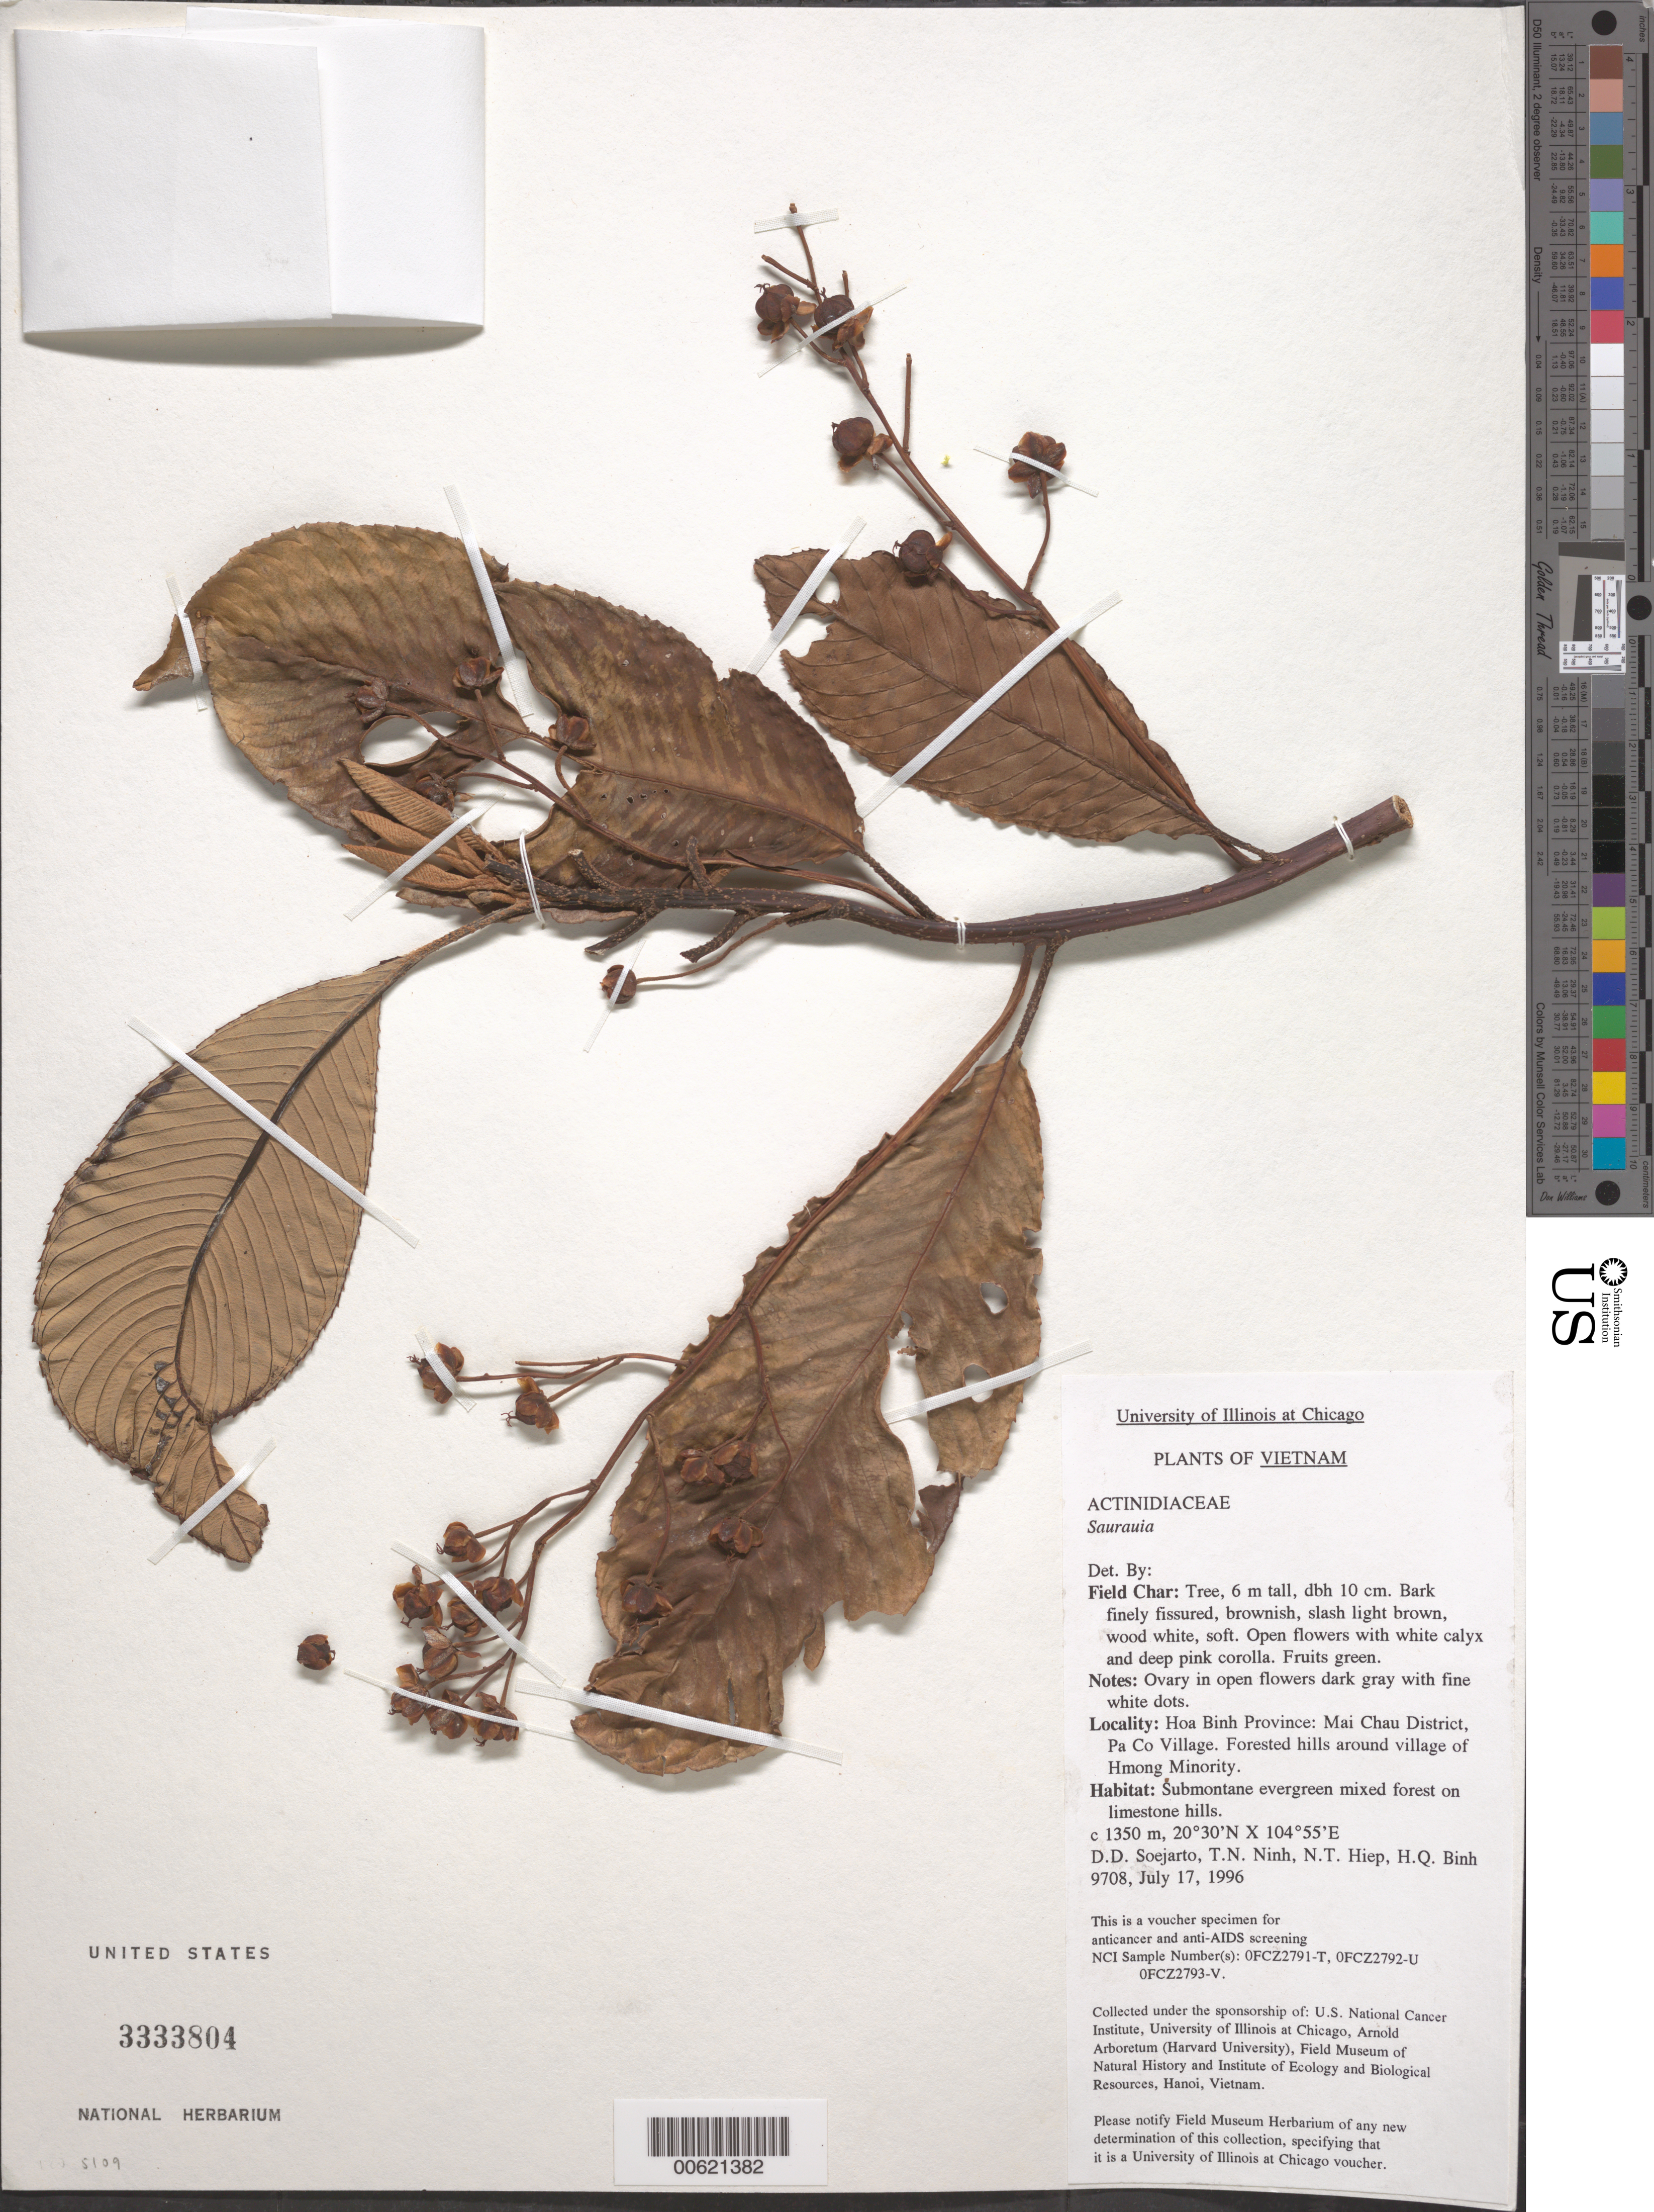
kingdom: Plantae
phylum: Tracheophyta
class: Magnoliopsida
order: Ericales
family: Actinidiaceae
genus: Saurauia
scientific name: Saurauia sp.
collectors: T. N. Ninh, N. T. Hiep & H. Q. Binh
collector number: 9708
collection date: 1996-07-17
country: Vietnam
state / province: Hoa Binh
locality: Mai Chau District, Pa Co Village. Forested hills around village of Hmong Minority.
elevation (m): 1350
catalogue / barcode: US 3333804